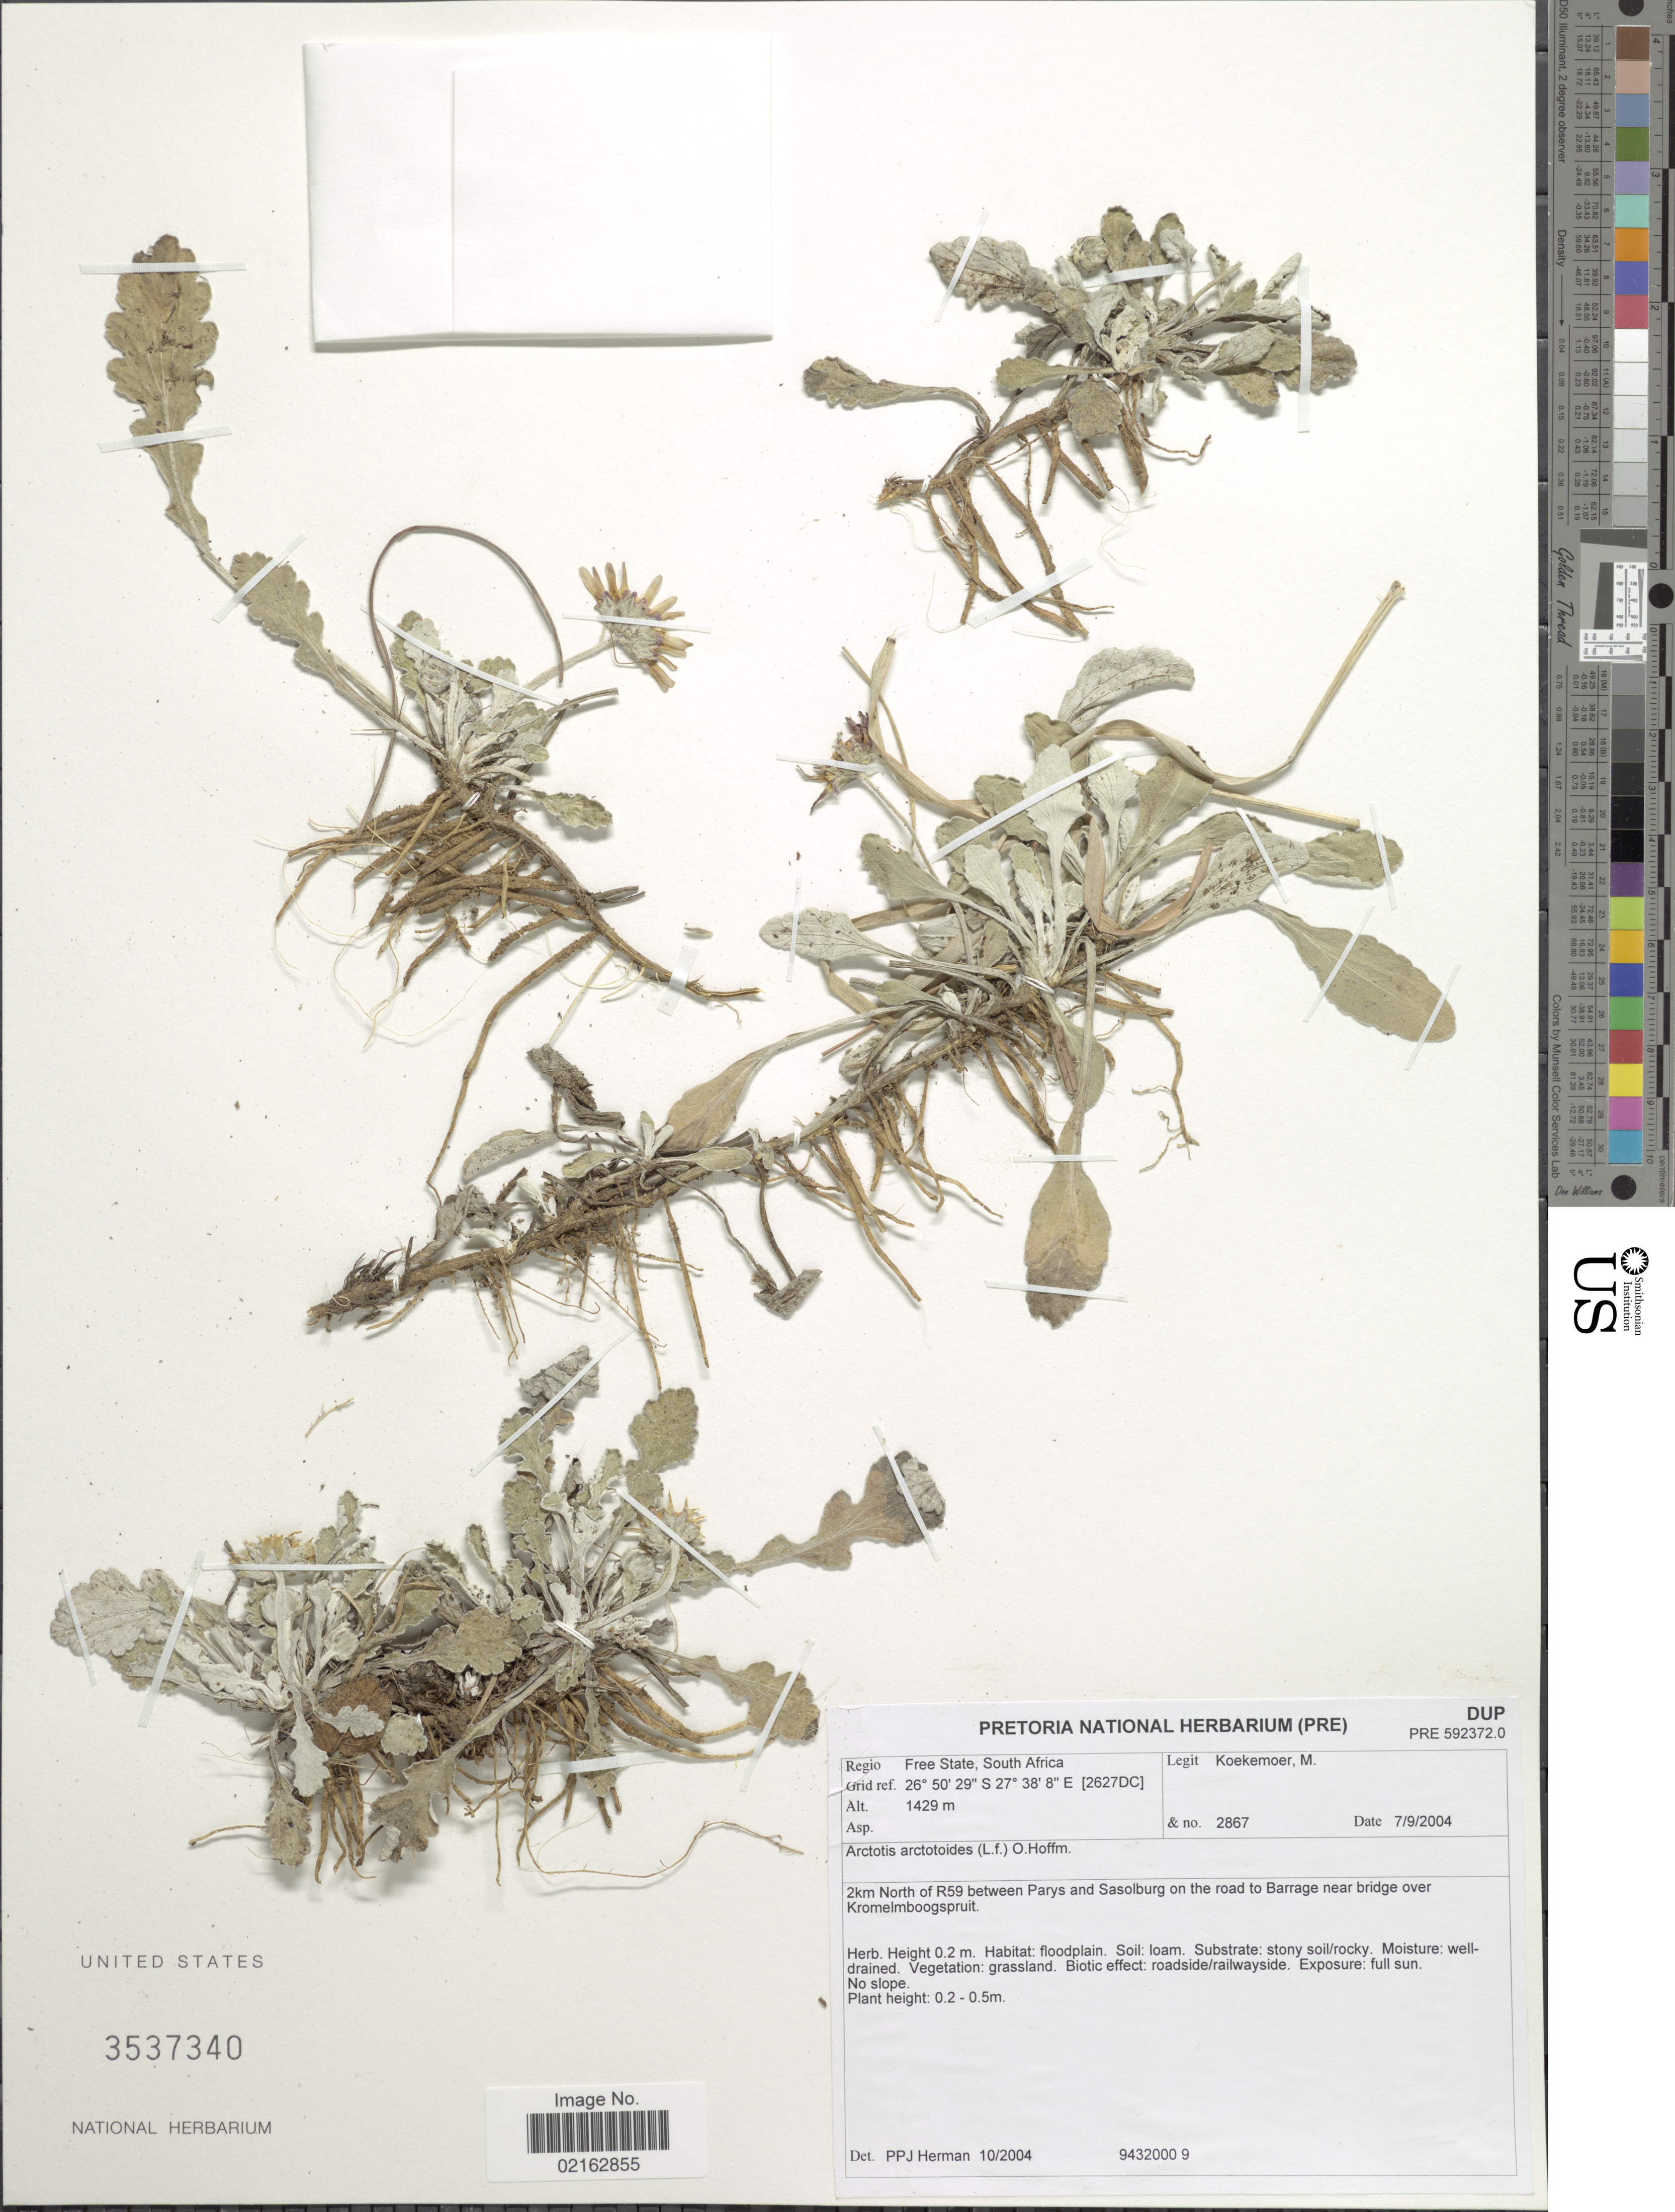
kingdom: Plantae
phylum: Tracheophyta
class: Magnoliopsida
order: Asterales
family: Asteraceae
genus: Arctotis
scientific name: Arctotis arctotoides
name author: (L. f.) O. Hoffm.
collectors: M. Koekemoer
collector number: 2867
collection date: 2004-09-07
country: South Africa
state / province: Free State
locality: Free State, South Africa. 2km North of R59 between Parys and Sasolburg on the road to Barrage near bridge over Kromelmboogspruit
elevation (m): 1429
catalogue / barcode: US 3537340